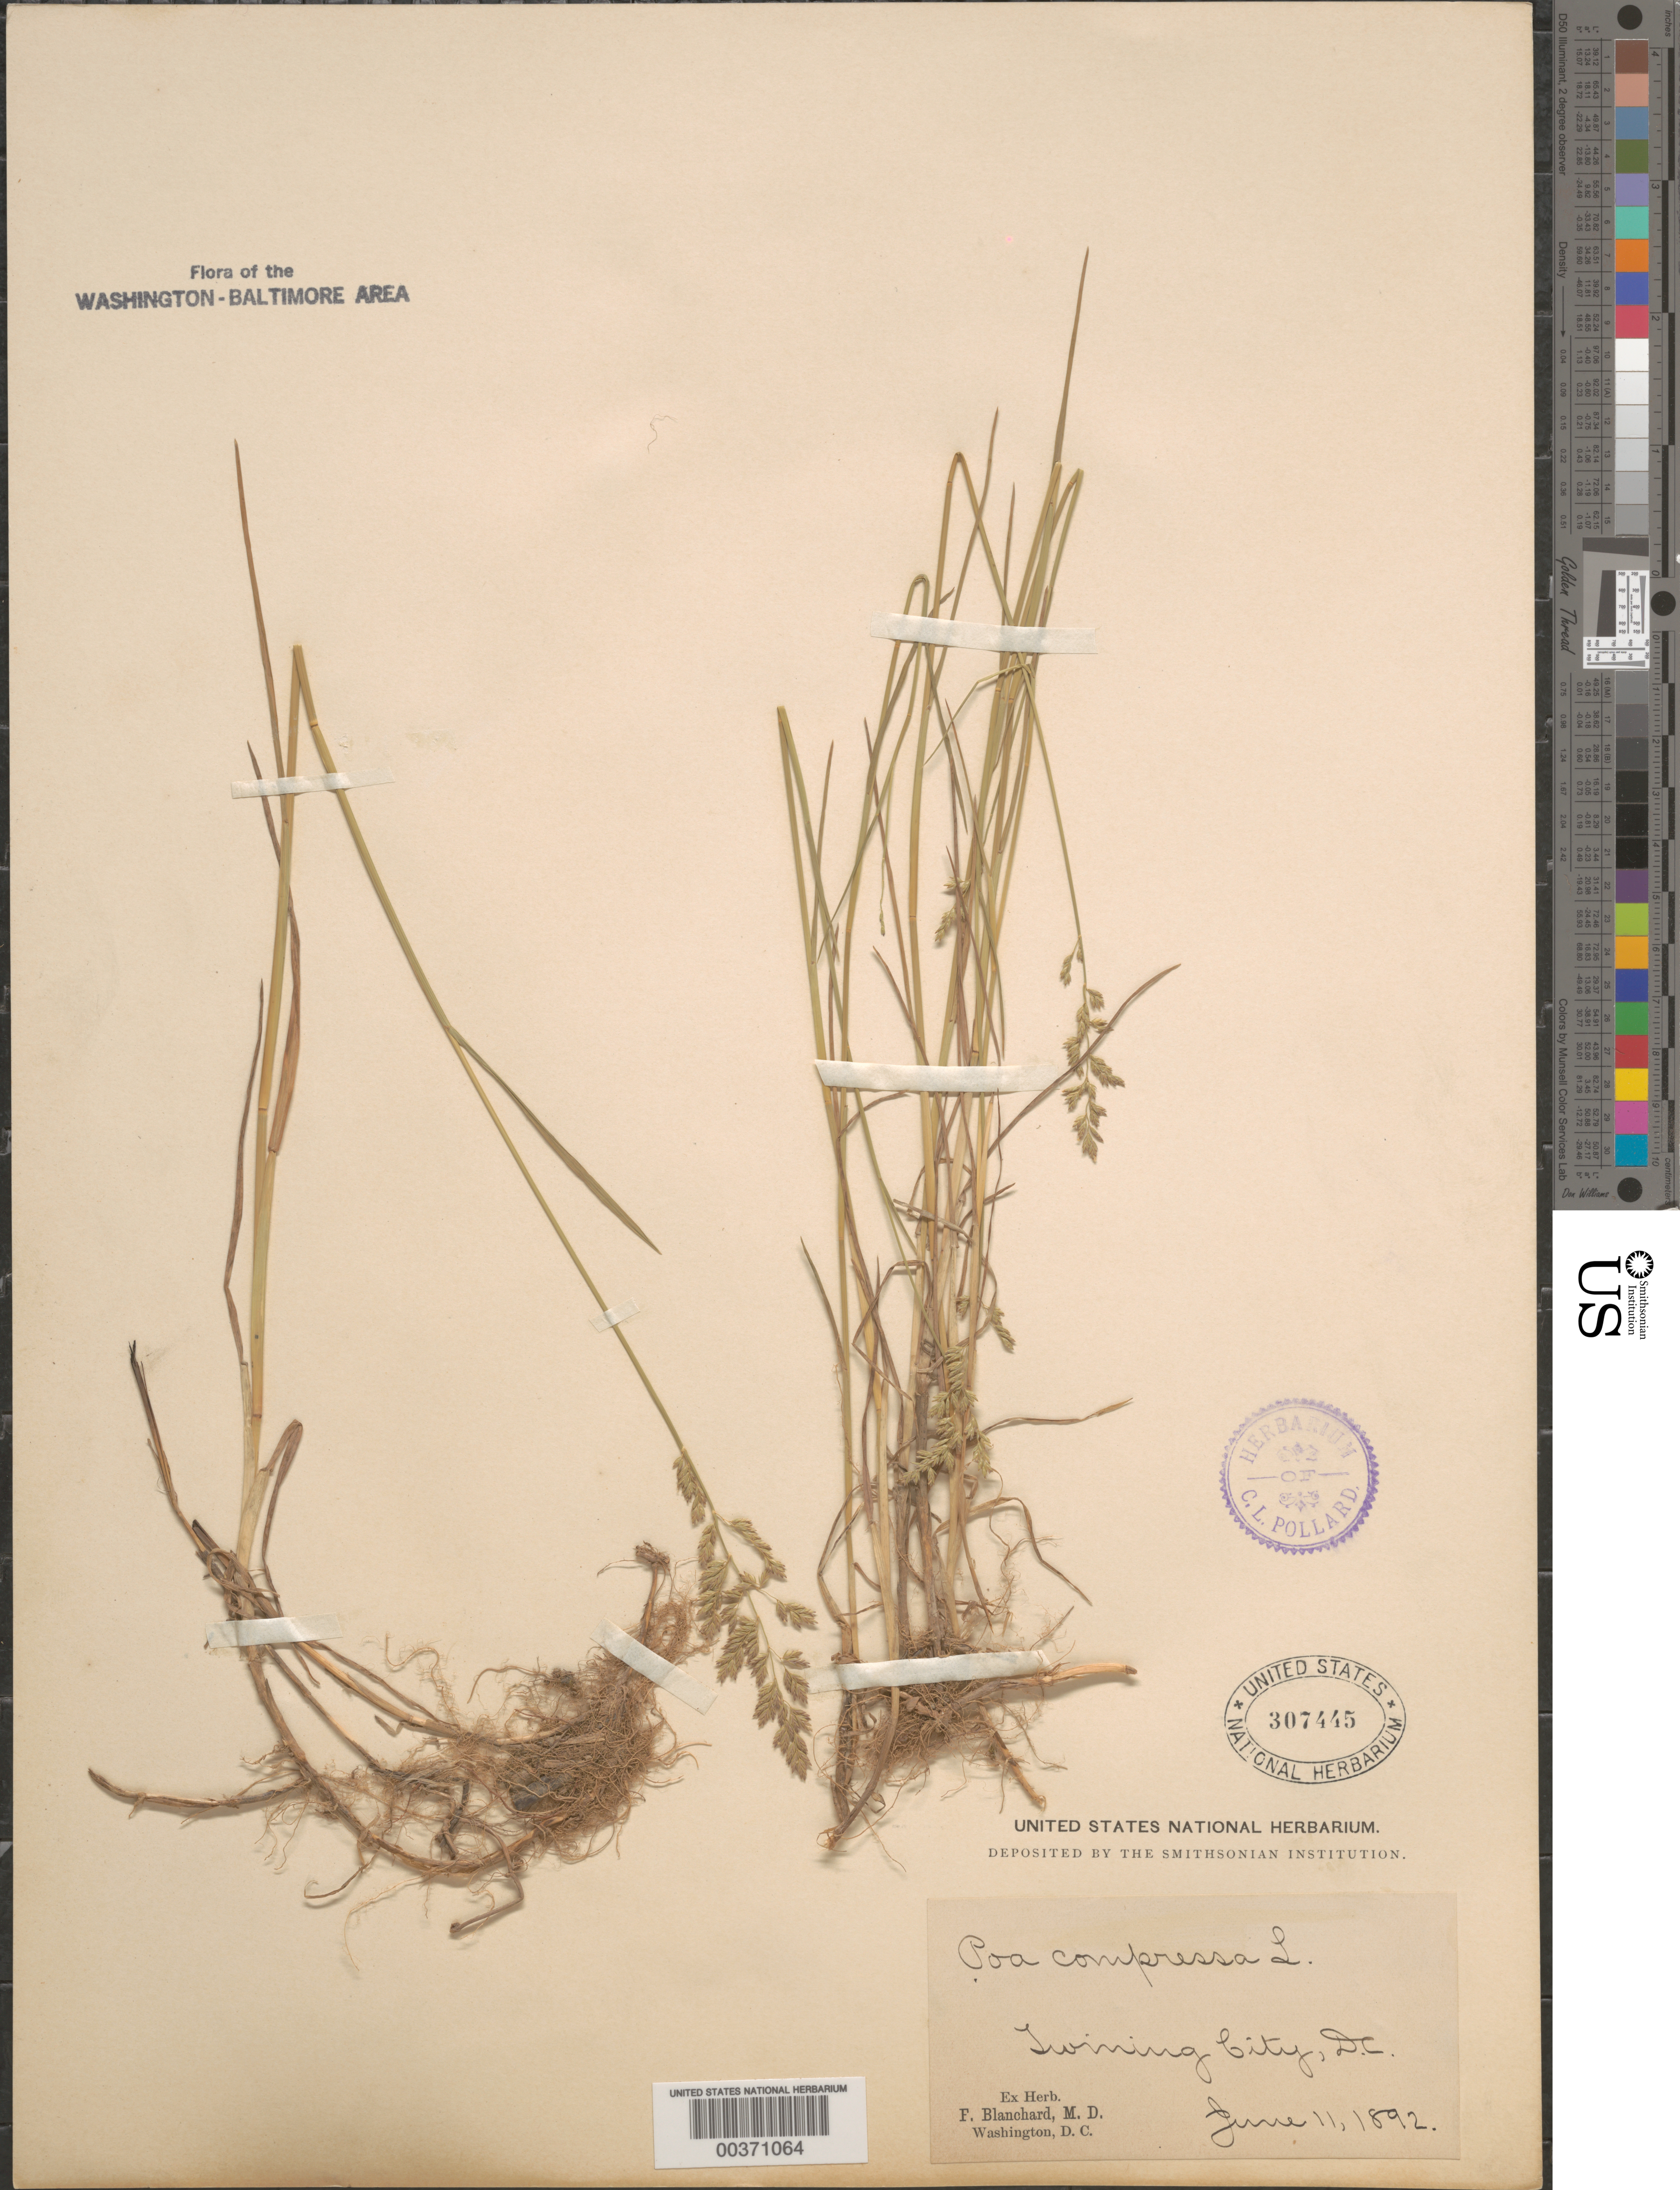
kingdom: Plantae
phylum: Tracheophyta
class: Liliopsida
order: Poales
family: Poaceae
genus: Poa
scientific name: Poa compressa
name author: L.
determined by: Brown, W. L.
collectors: F. Blanchard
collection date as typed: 11 Jun 1892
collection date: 1892-06-11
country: United States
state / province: District of Columbia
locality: Washington DC area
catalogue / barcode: US 307445